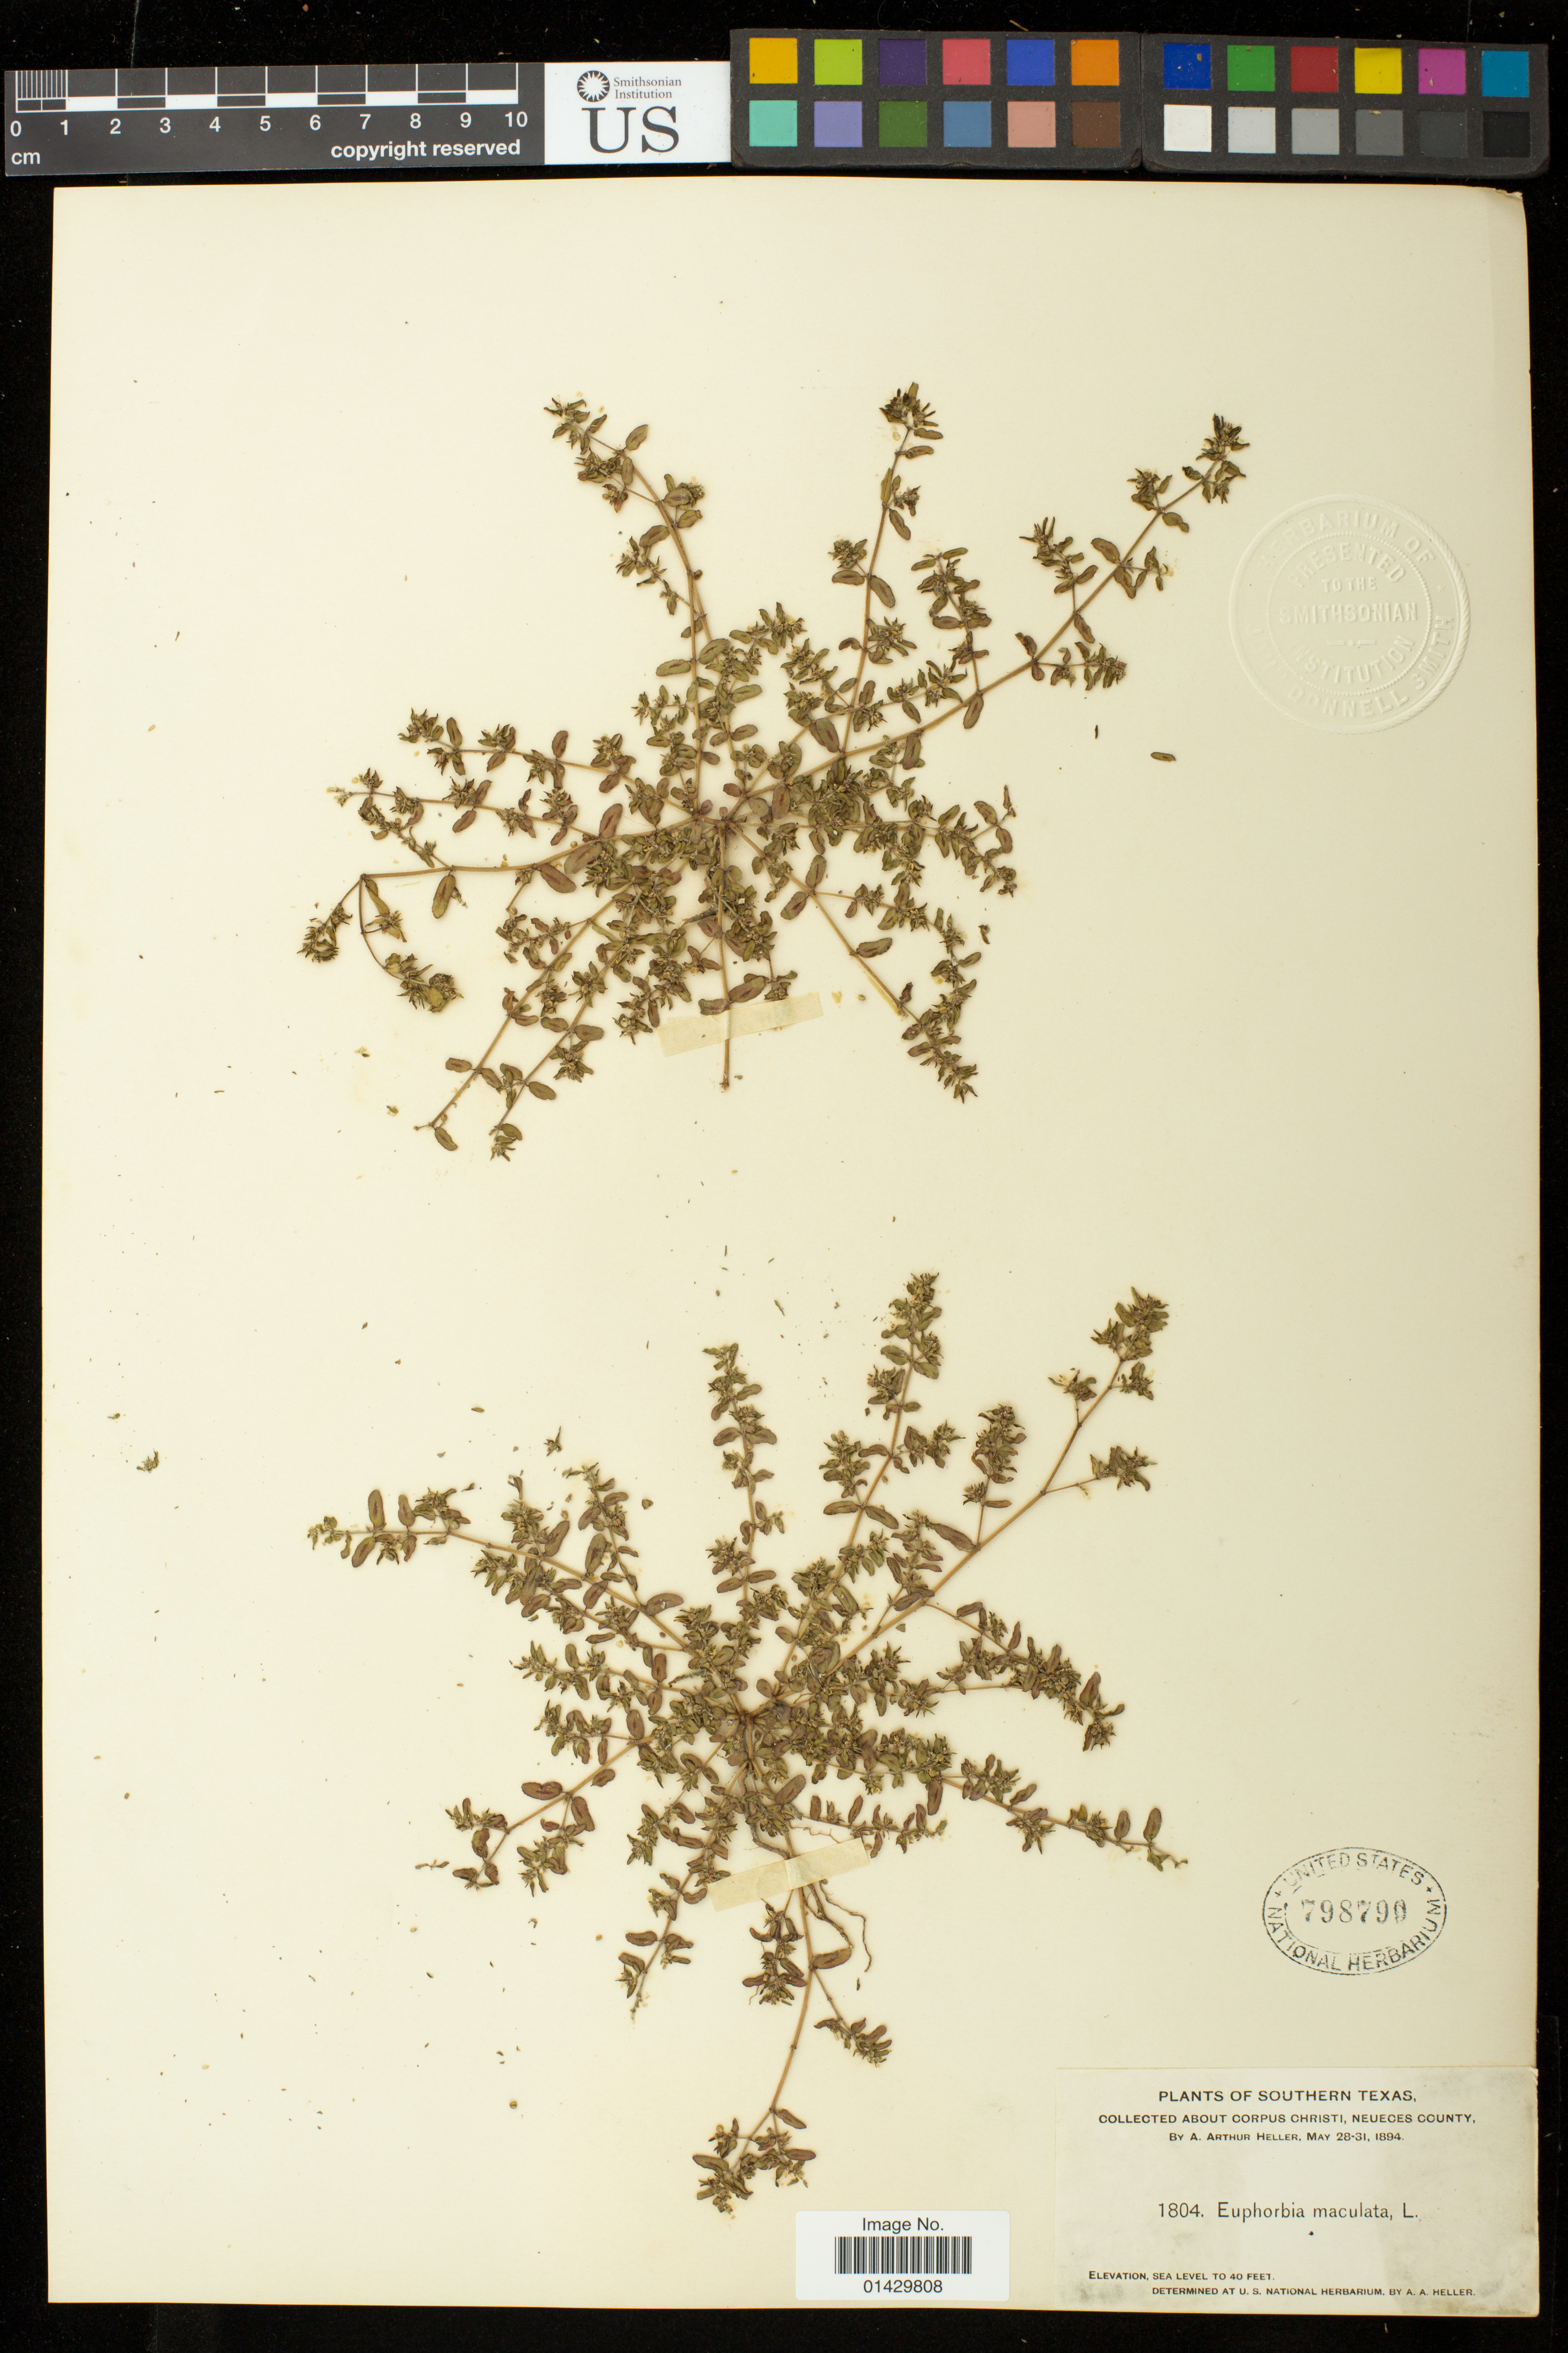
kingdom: Plantae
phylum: Tracheophyta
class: Magnoliopsida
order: Malpighiales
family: Euphorbiaceae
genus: Euphorbia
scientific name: Euphorbia maculata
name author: L.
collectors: A. A. Heller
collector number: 1804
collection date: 1894-05-28/1894-05-31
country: United States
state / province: Texas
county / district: Neueces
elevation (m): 0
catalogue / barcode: US 798790